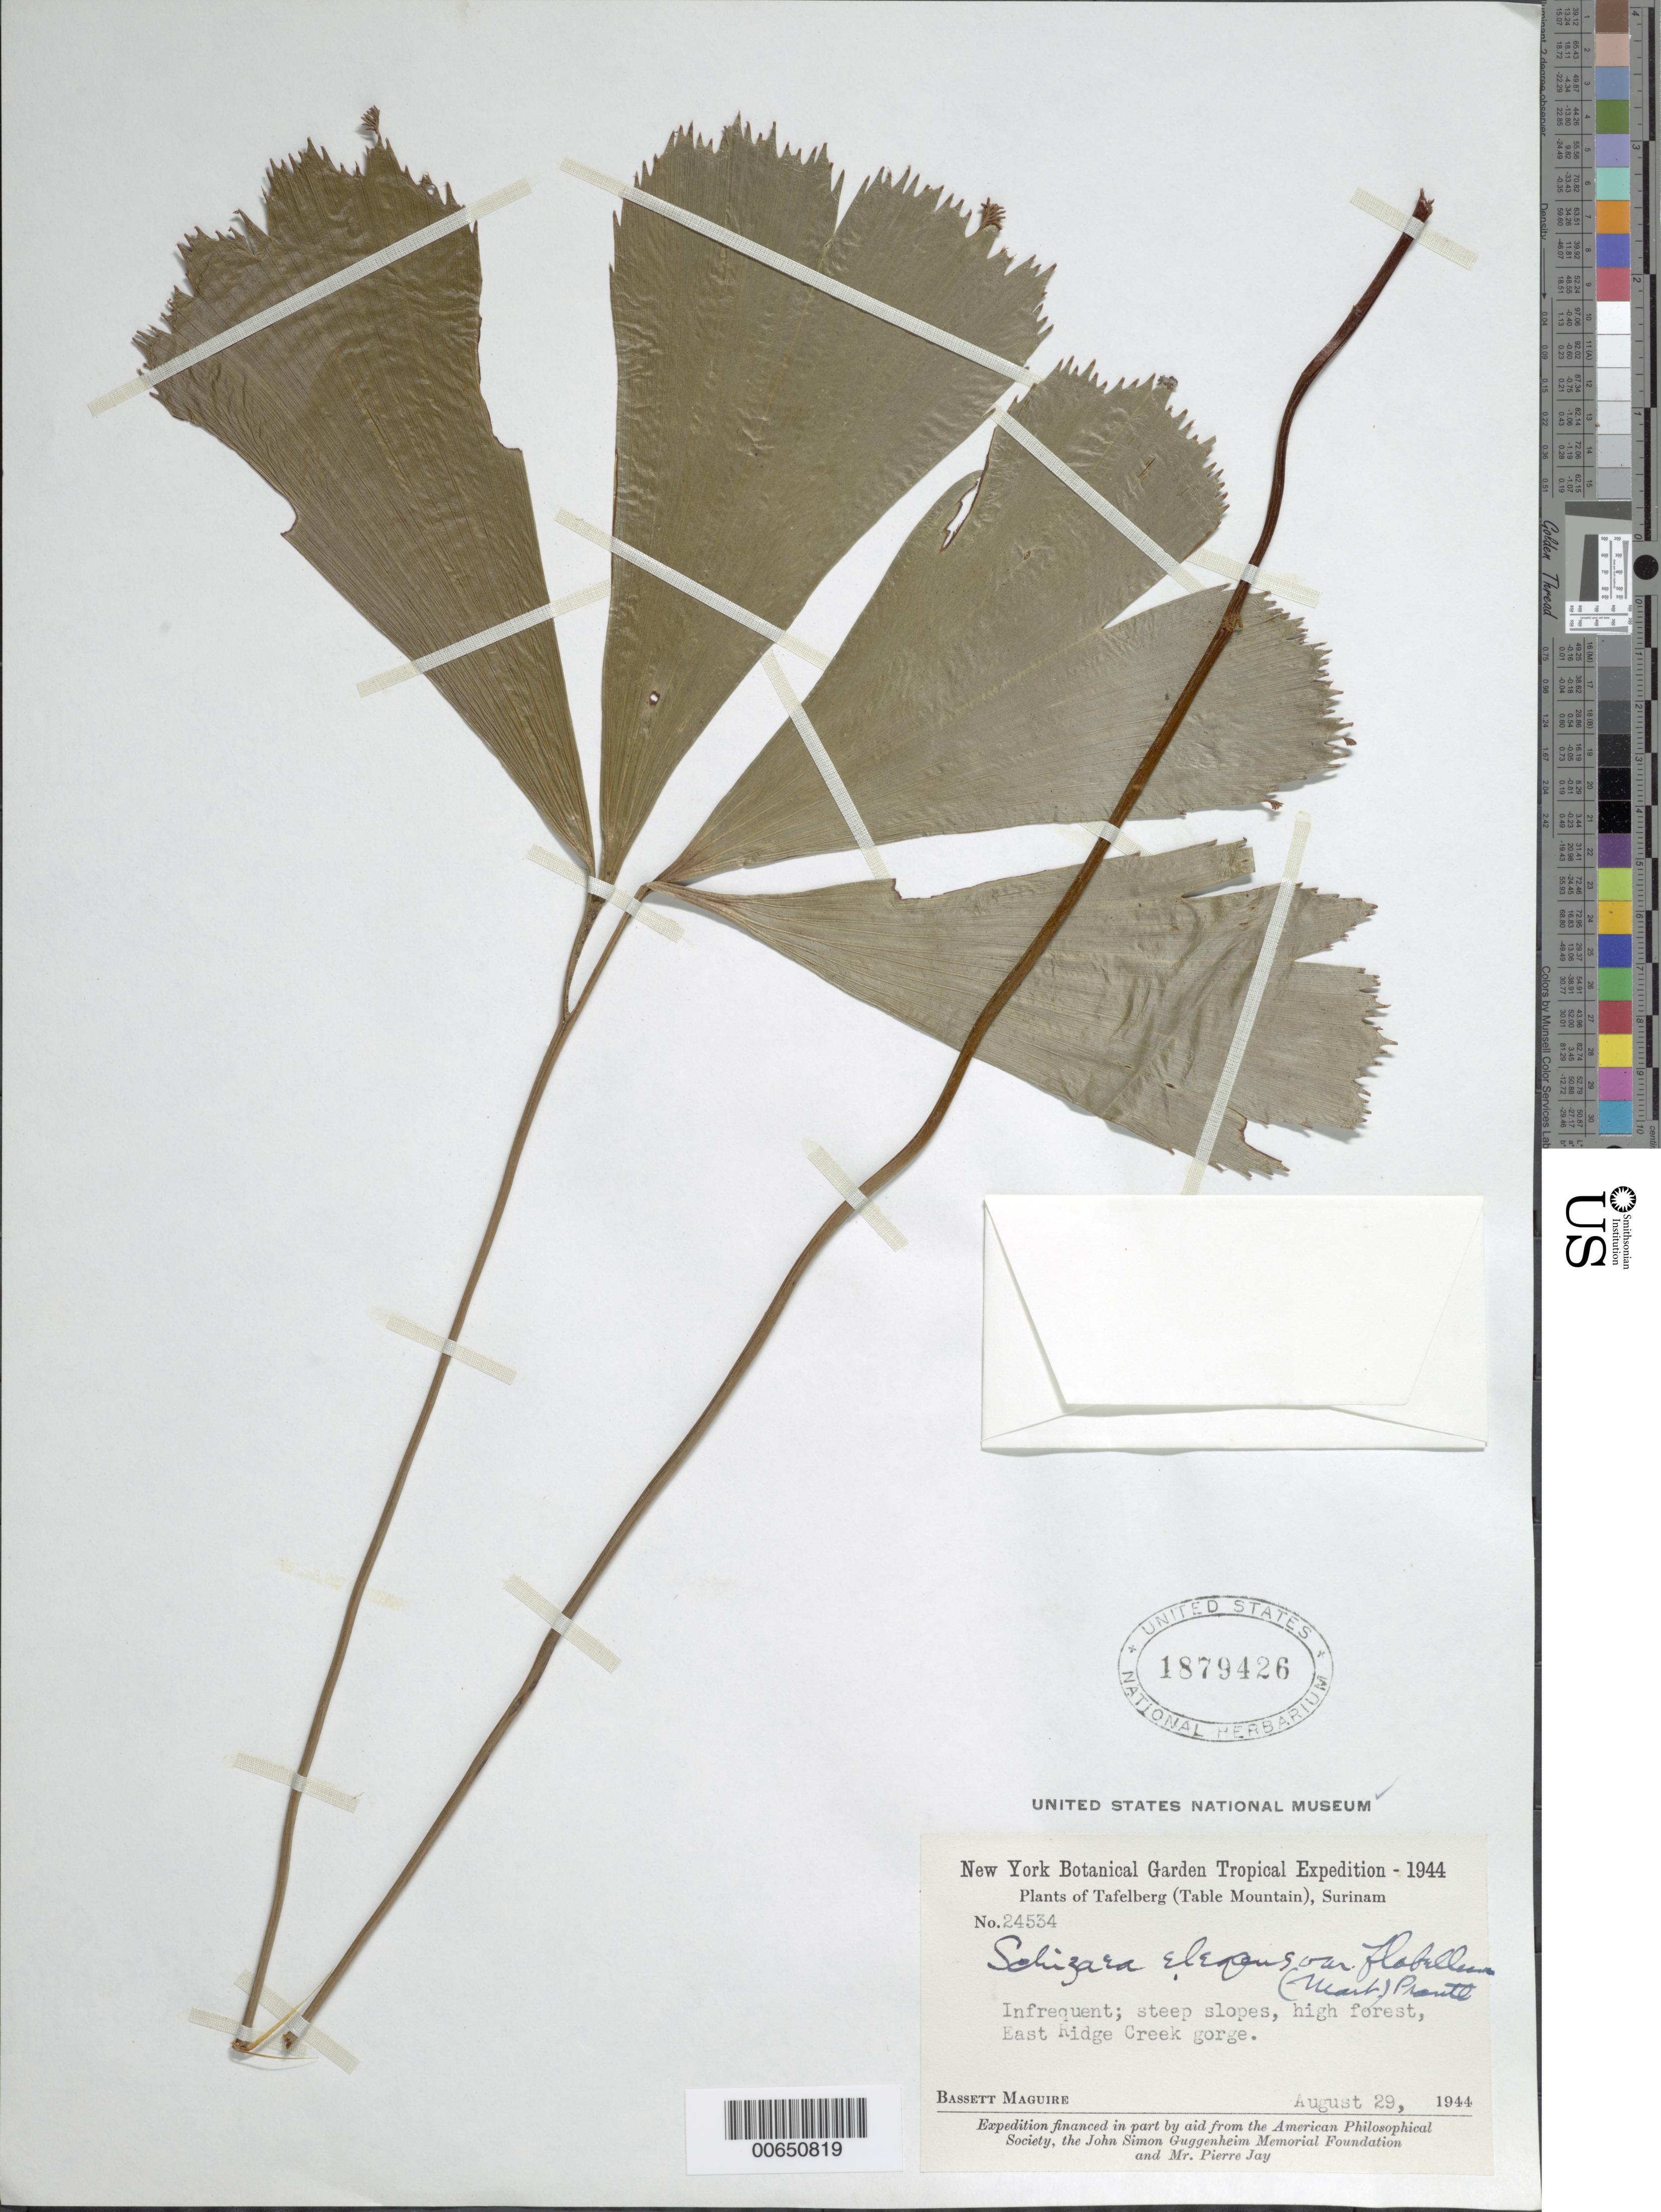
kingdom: Plantae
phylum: Tracheophyta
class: Polypodiopsida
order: Schizaeales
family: Schizaeaceae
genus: Schizaea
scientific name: Schizaea elegans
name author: (Vahl) Sw.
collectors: B. Maguire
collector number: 24534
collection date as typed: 29-Aug-44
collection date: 1944-08-29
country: Suriname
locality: Tafelberg (Table Mountain), East Ridge Creek Gorge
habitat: Steep slopes, high forest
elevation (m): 750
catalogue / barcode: US 1879426